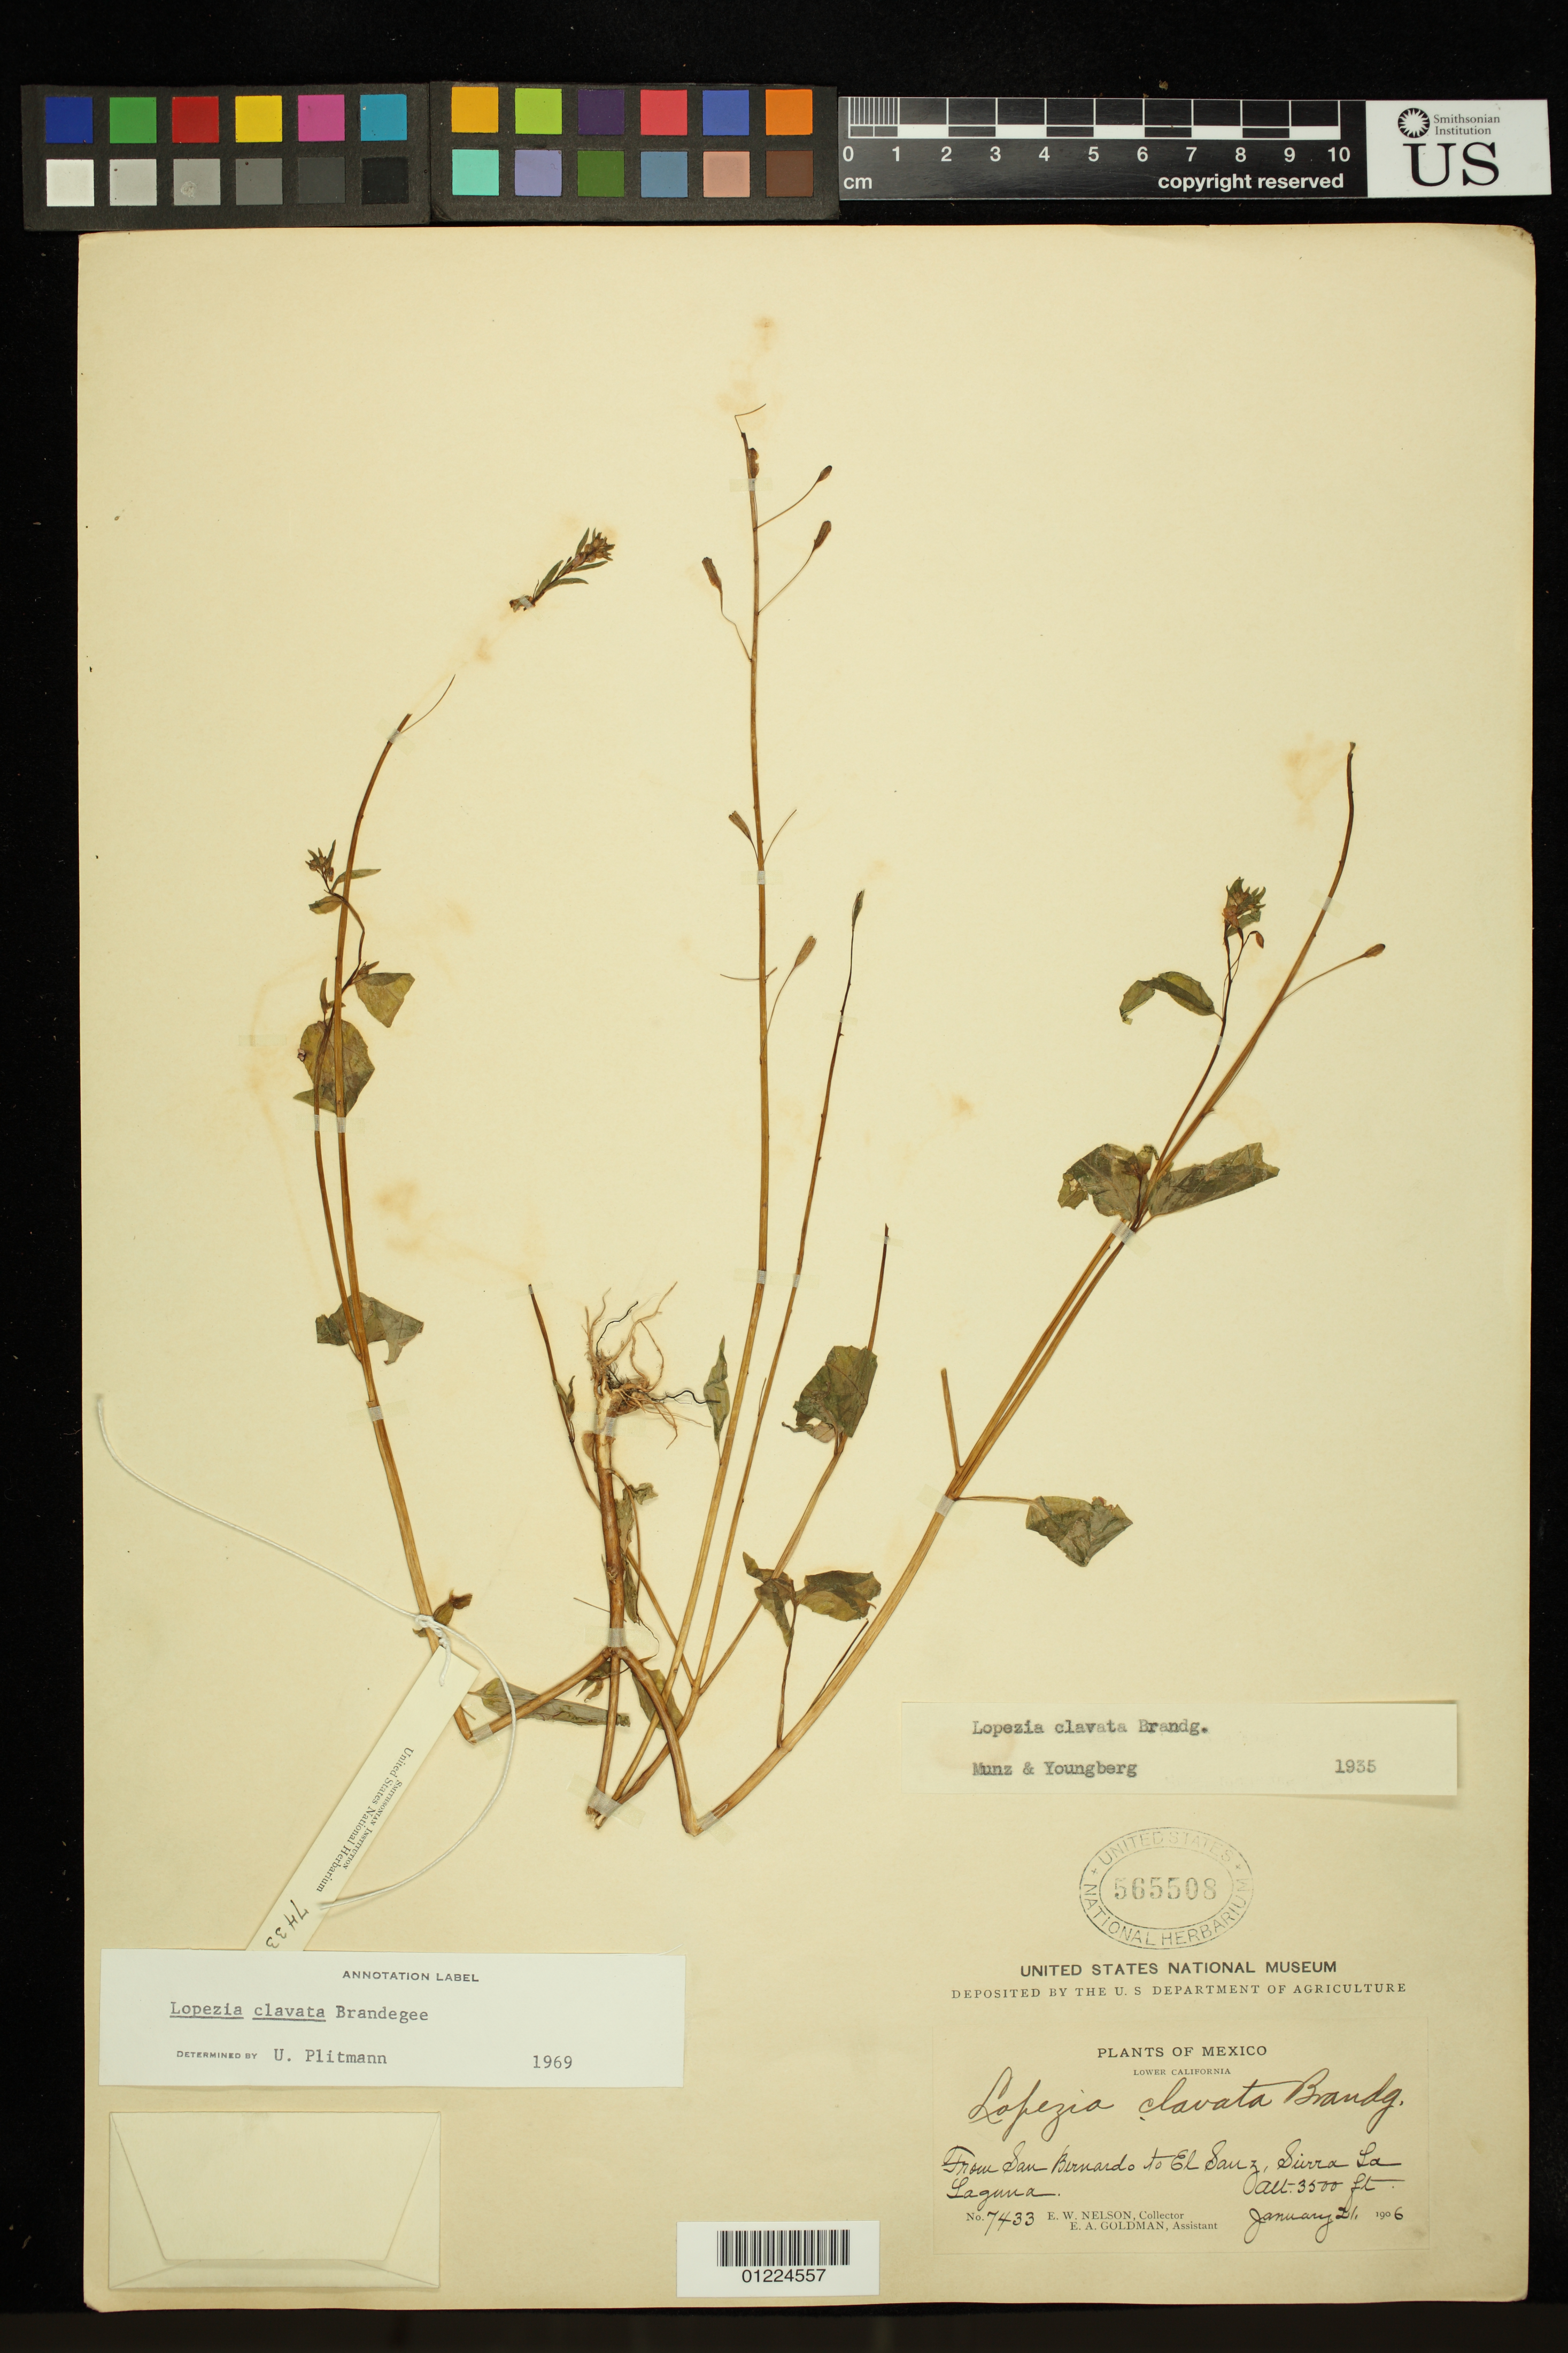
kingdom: Plantae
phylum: Tracheophyta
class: Magnoliopsida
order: Myrtales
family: Onagraceae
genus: Lopezia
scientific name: Lopezia clavata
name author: Brandegee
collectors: E. W. Nelson & E. A. Goldman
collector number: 7433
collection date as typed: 21 Jan 1906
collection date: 1906-01-21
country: Mexico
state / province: Baja California Sur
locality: From San Bernardino to El Sang, Sierra La Laguna.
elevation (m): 1067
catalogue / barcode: US 565508